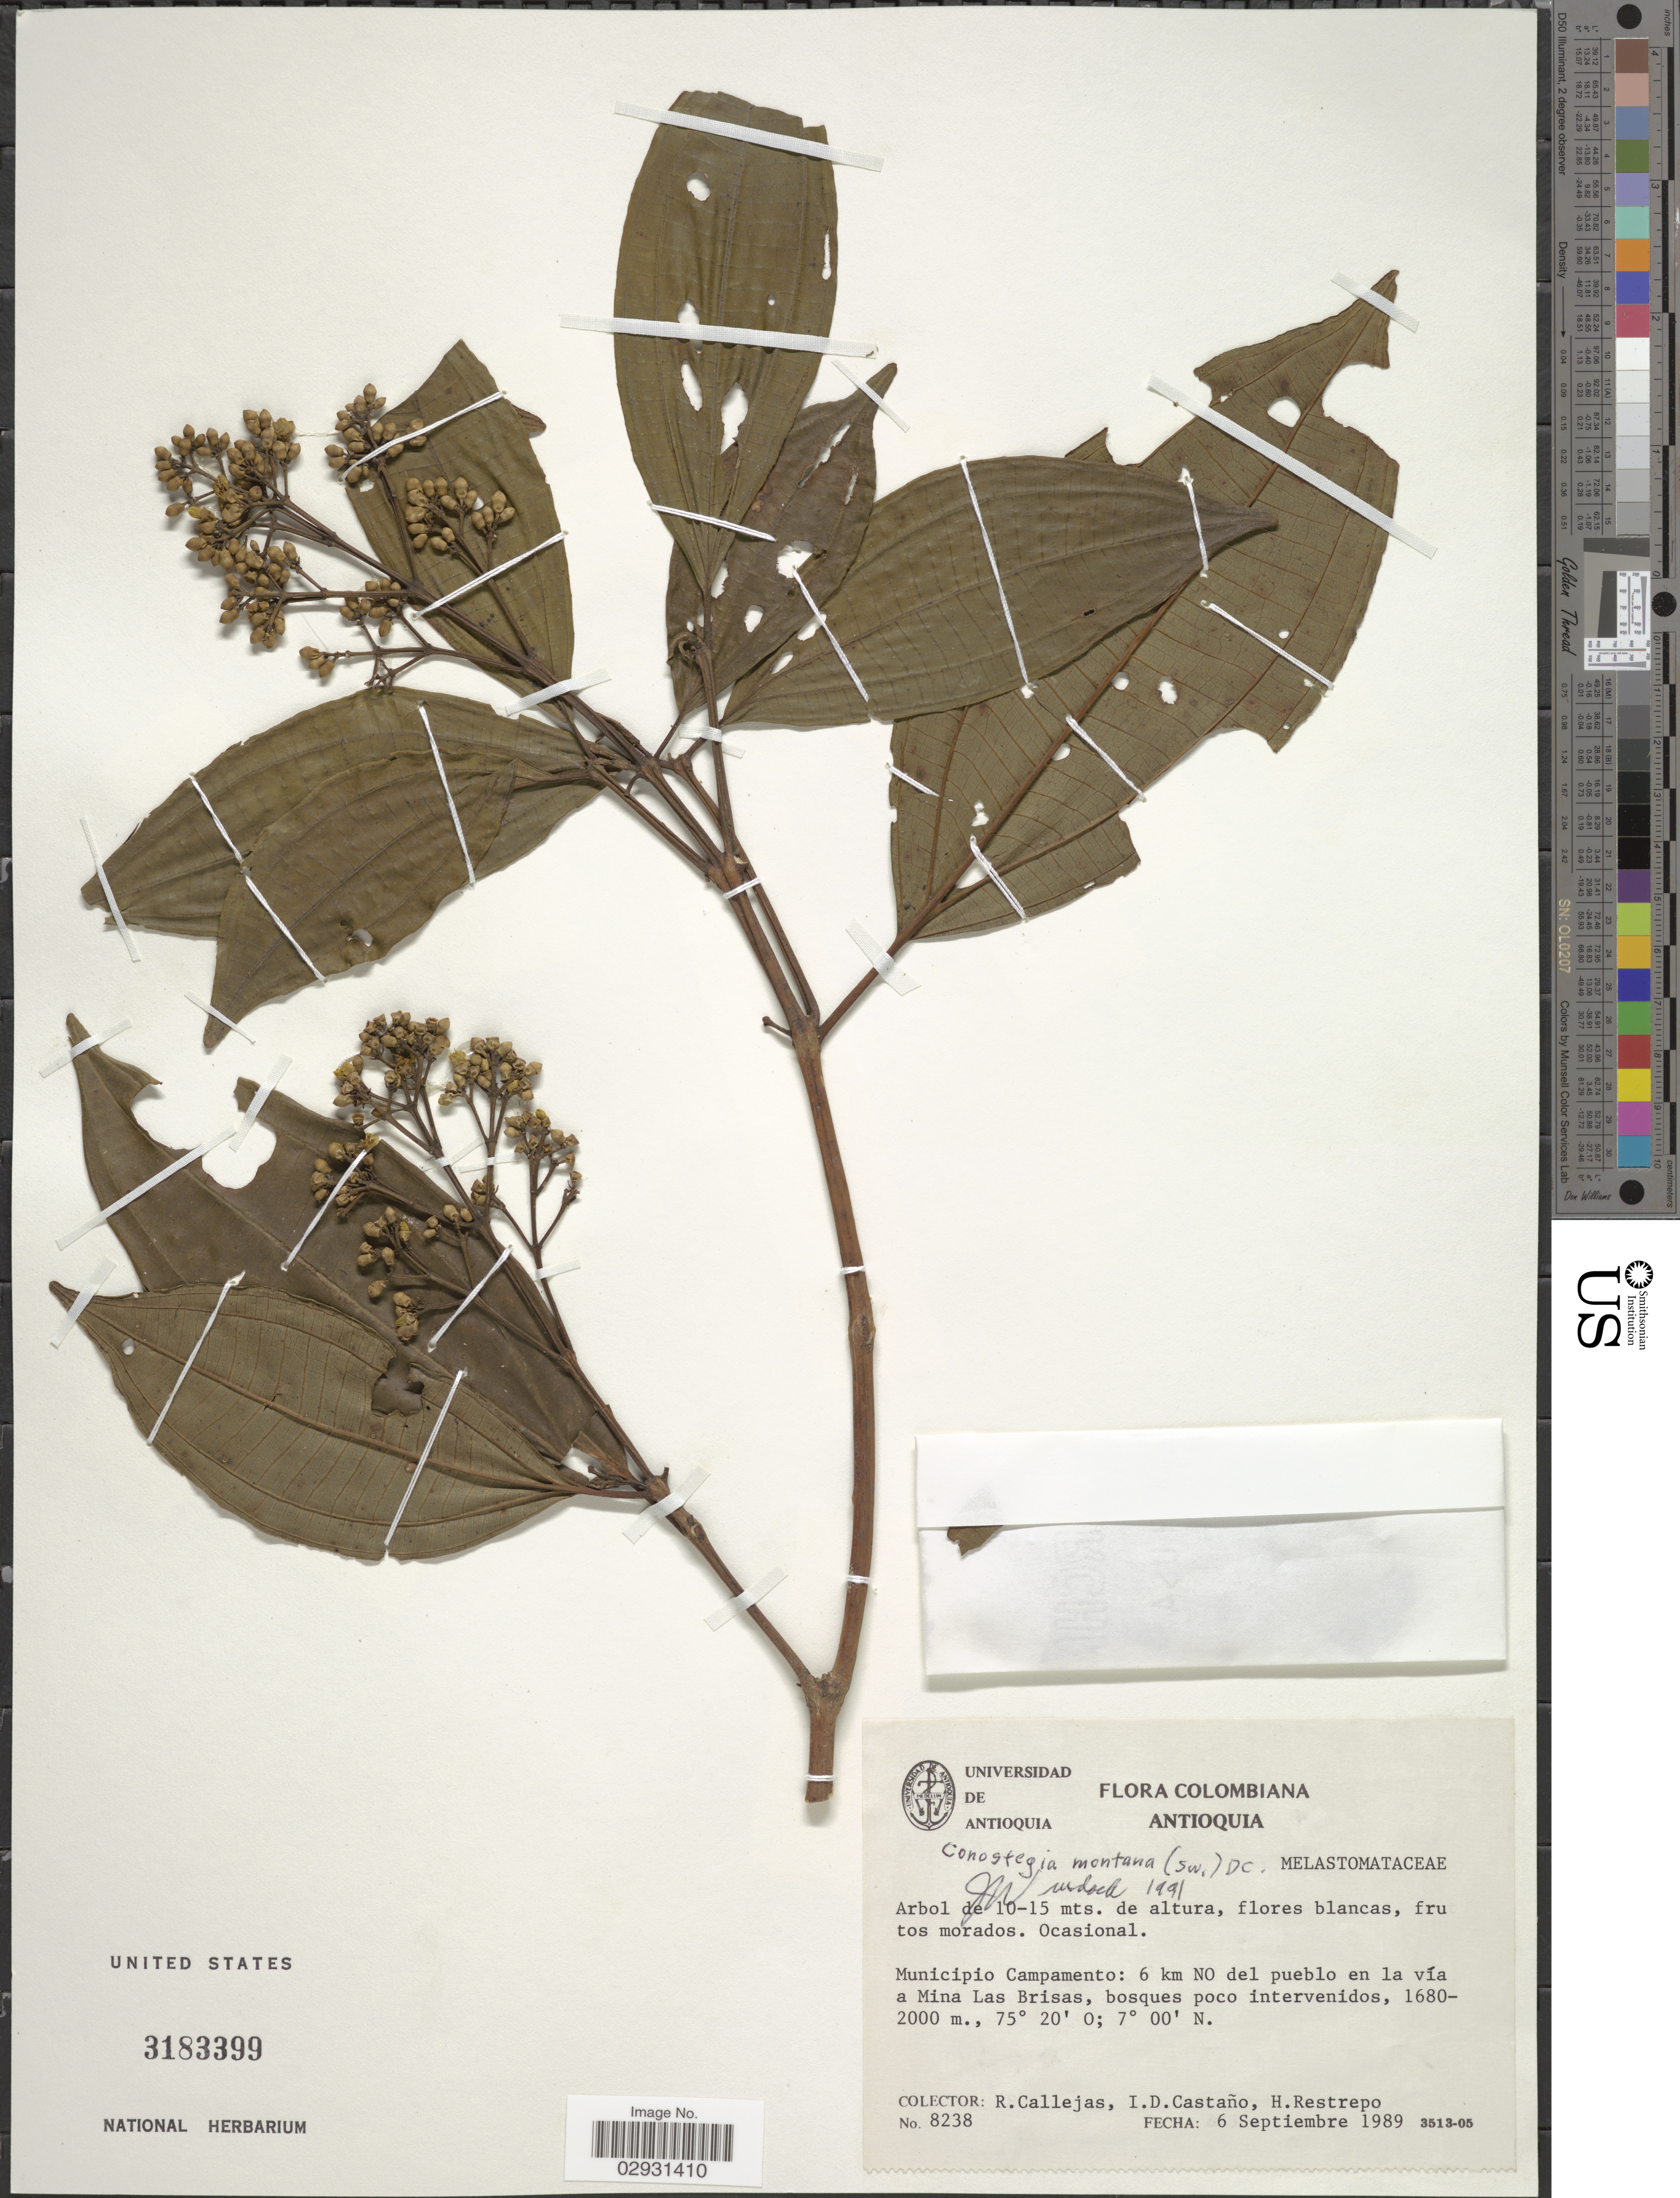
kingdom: Plantae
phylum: Tracheophyta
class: Magnoliopsida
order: Myrtales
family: Melastomataceae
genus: Conostegia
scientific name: Conostegia montana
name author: (Sw.) D. Don ex DC.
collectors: R. Callejas, I. Castaño & H. Restrepo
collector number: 8238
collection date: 1989-09-06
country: Colombia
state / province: Antioquia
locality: Municipio Campamento: 6 km NO del pueblo en la vía a Mina Las Brisas, bosques poco intervenidos.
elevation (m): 1680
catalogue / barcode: US 3183399